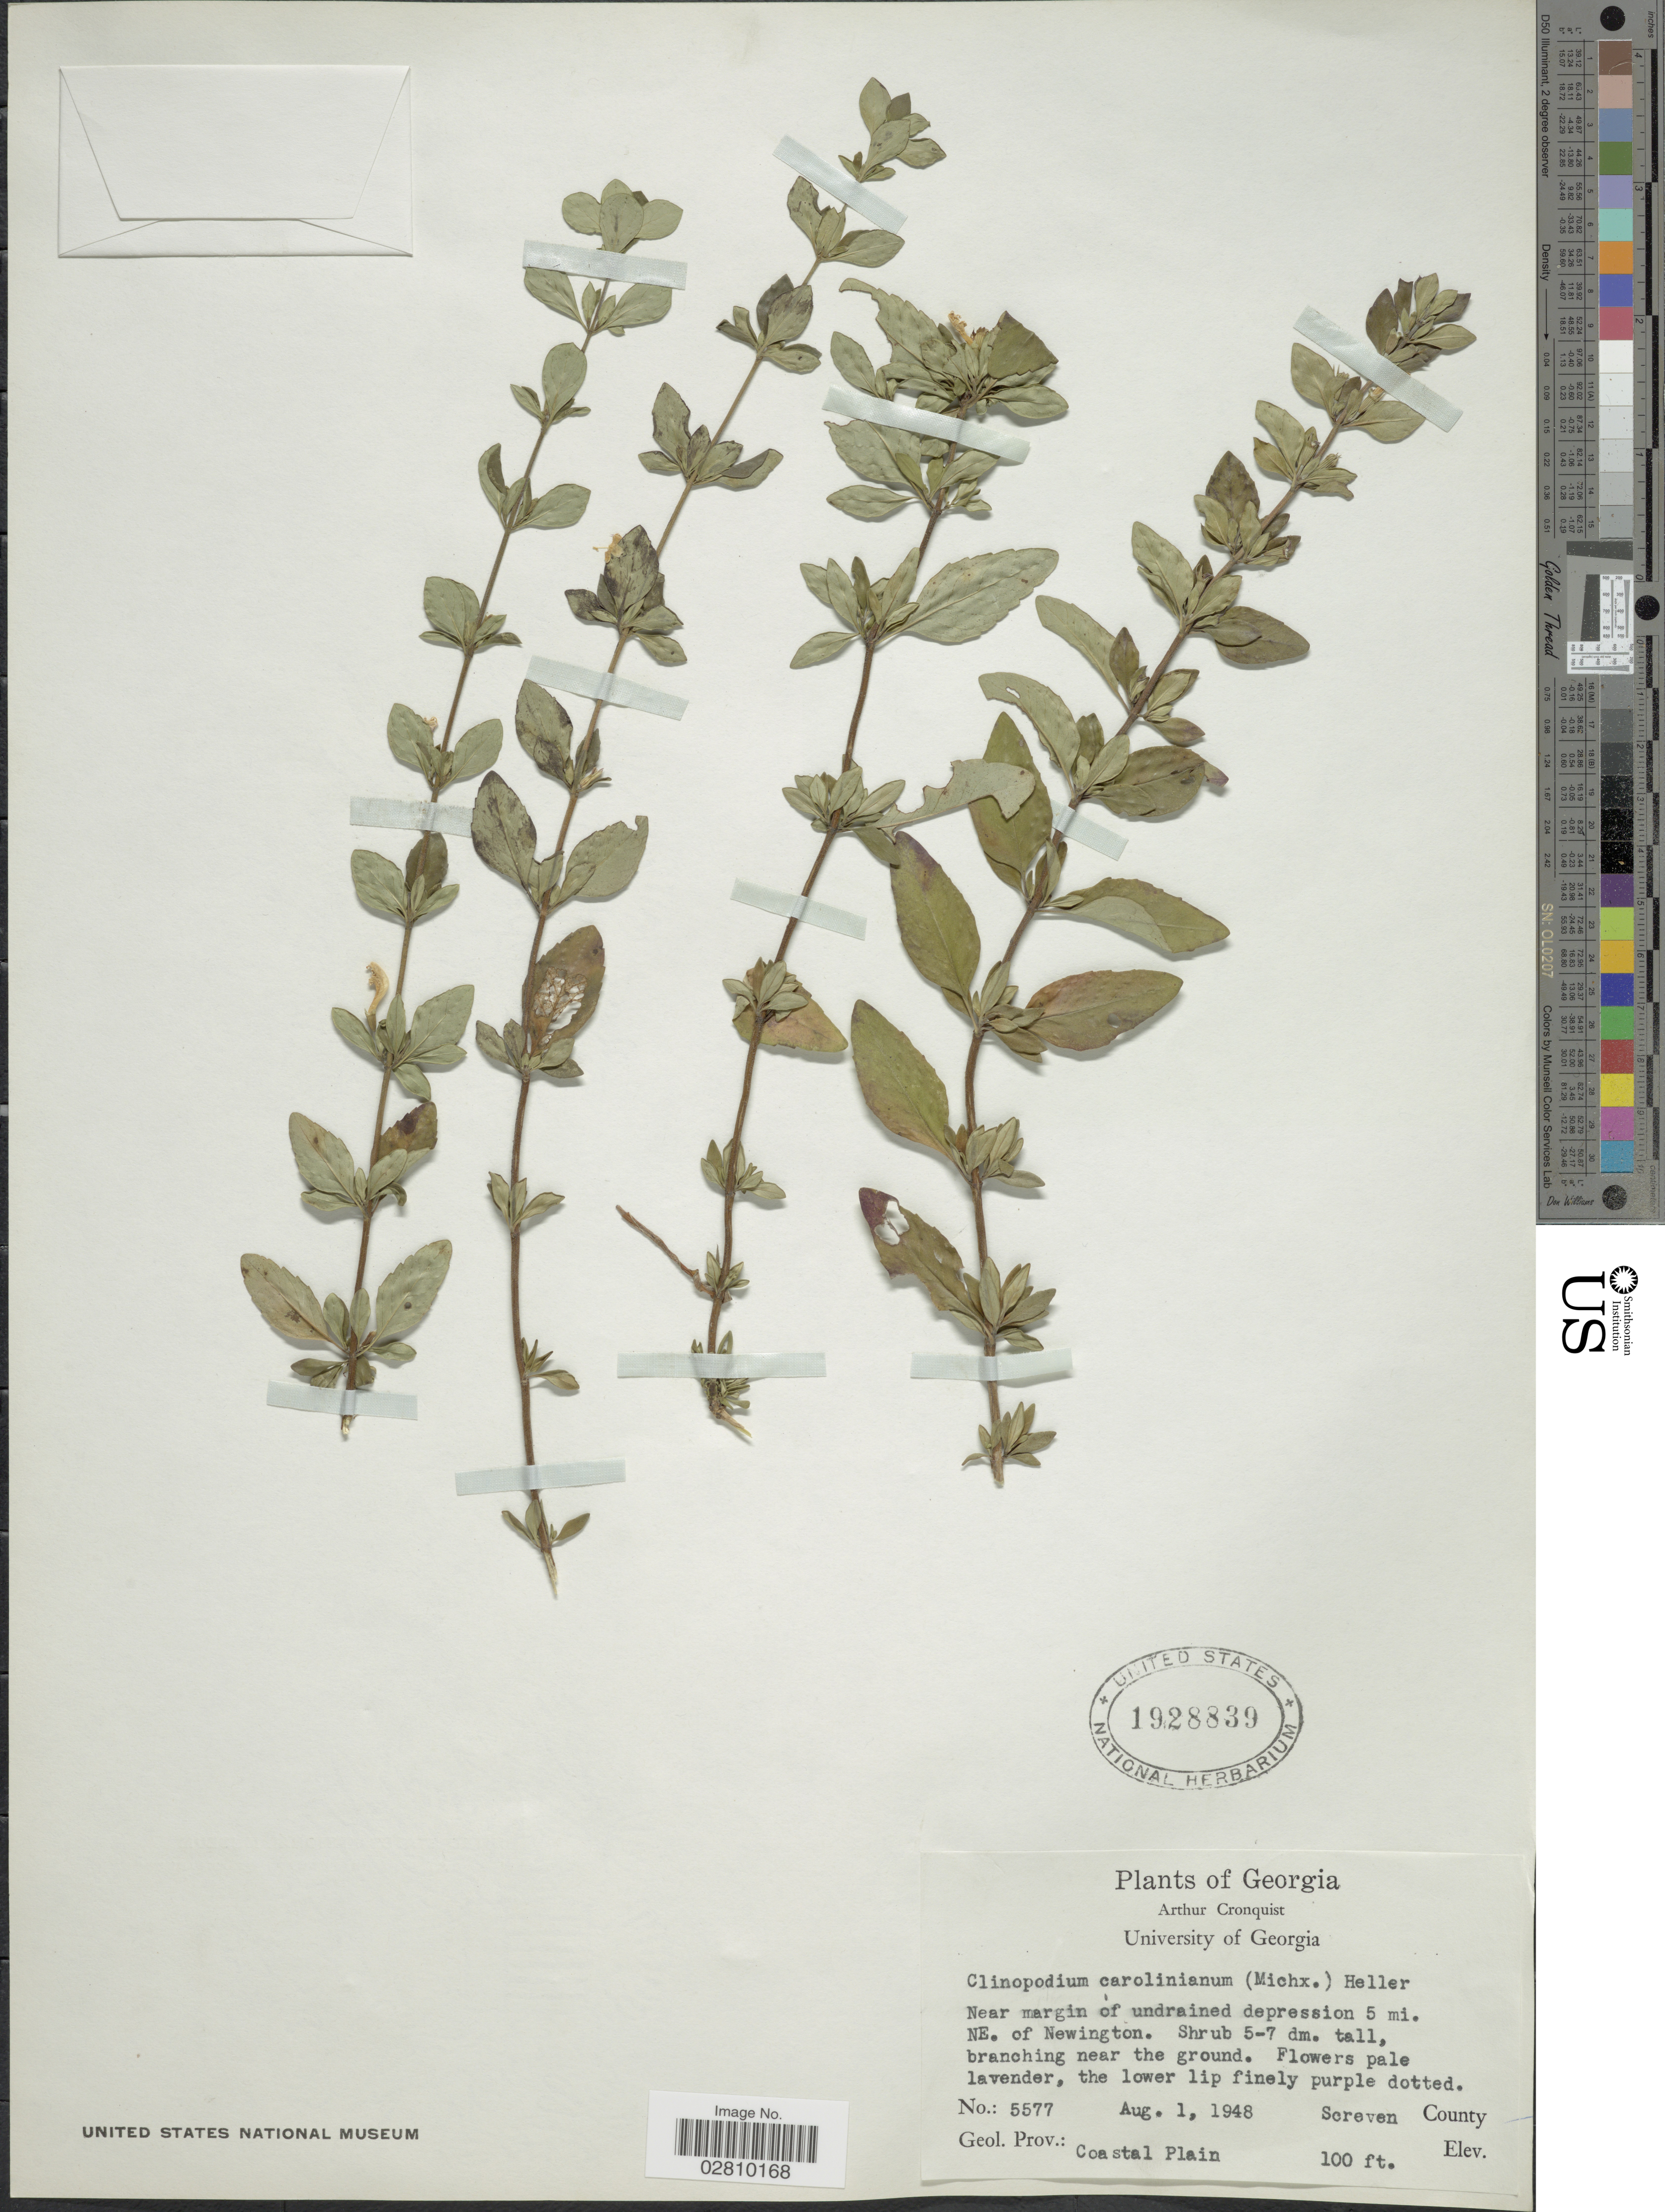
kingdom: Plantae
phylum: Tracheophyta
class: Magnoliopsida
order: Lamiales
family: Lamiaceae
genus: Clinopodium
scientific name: Clinopodium carolinianum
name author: Mill.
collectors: A. J. Cronquist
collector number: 5577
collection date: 1948-08-01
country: United States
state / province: Georgia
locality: Near margin of undrained depression 5 mi. NE. of Newington. Screven County. Geol. Prov.: Coastal Plain.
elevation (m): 30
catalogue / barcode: US 1928839